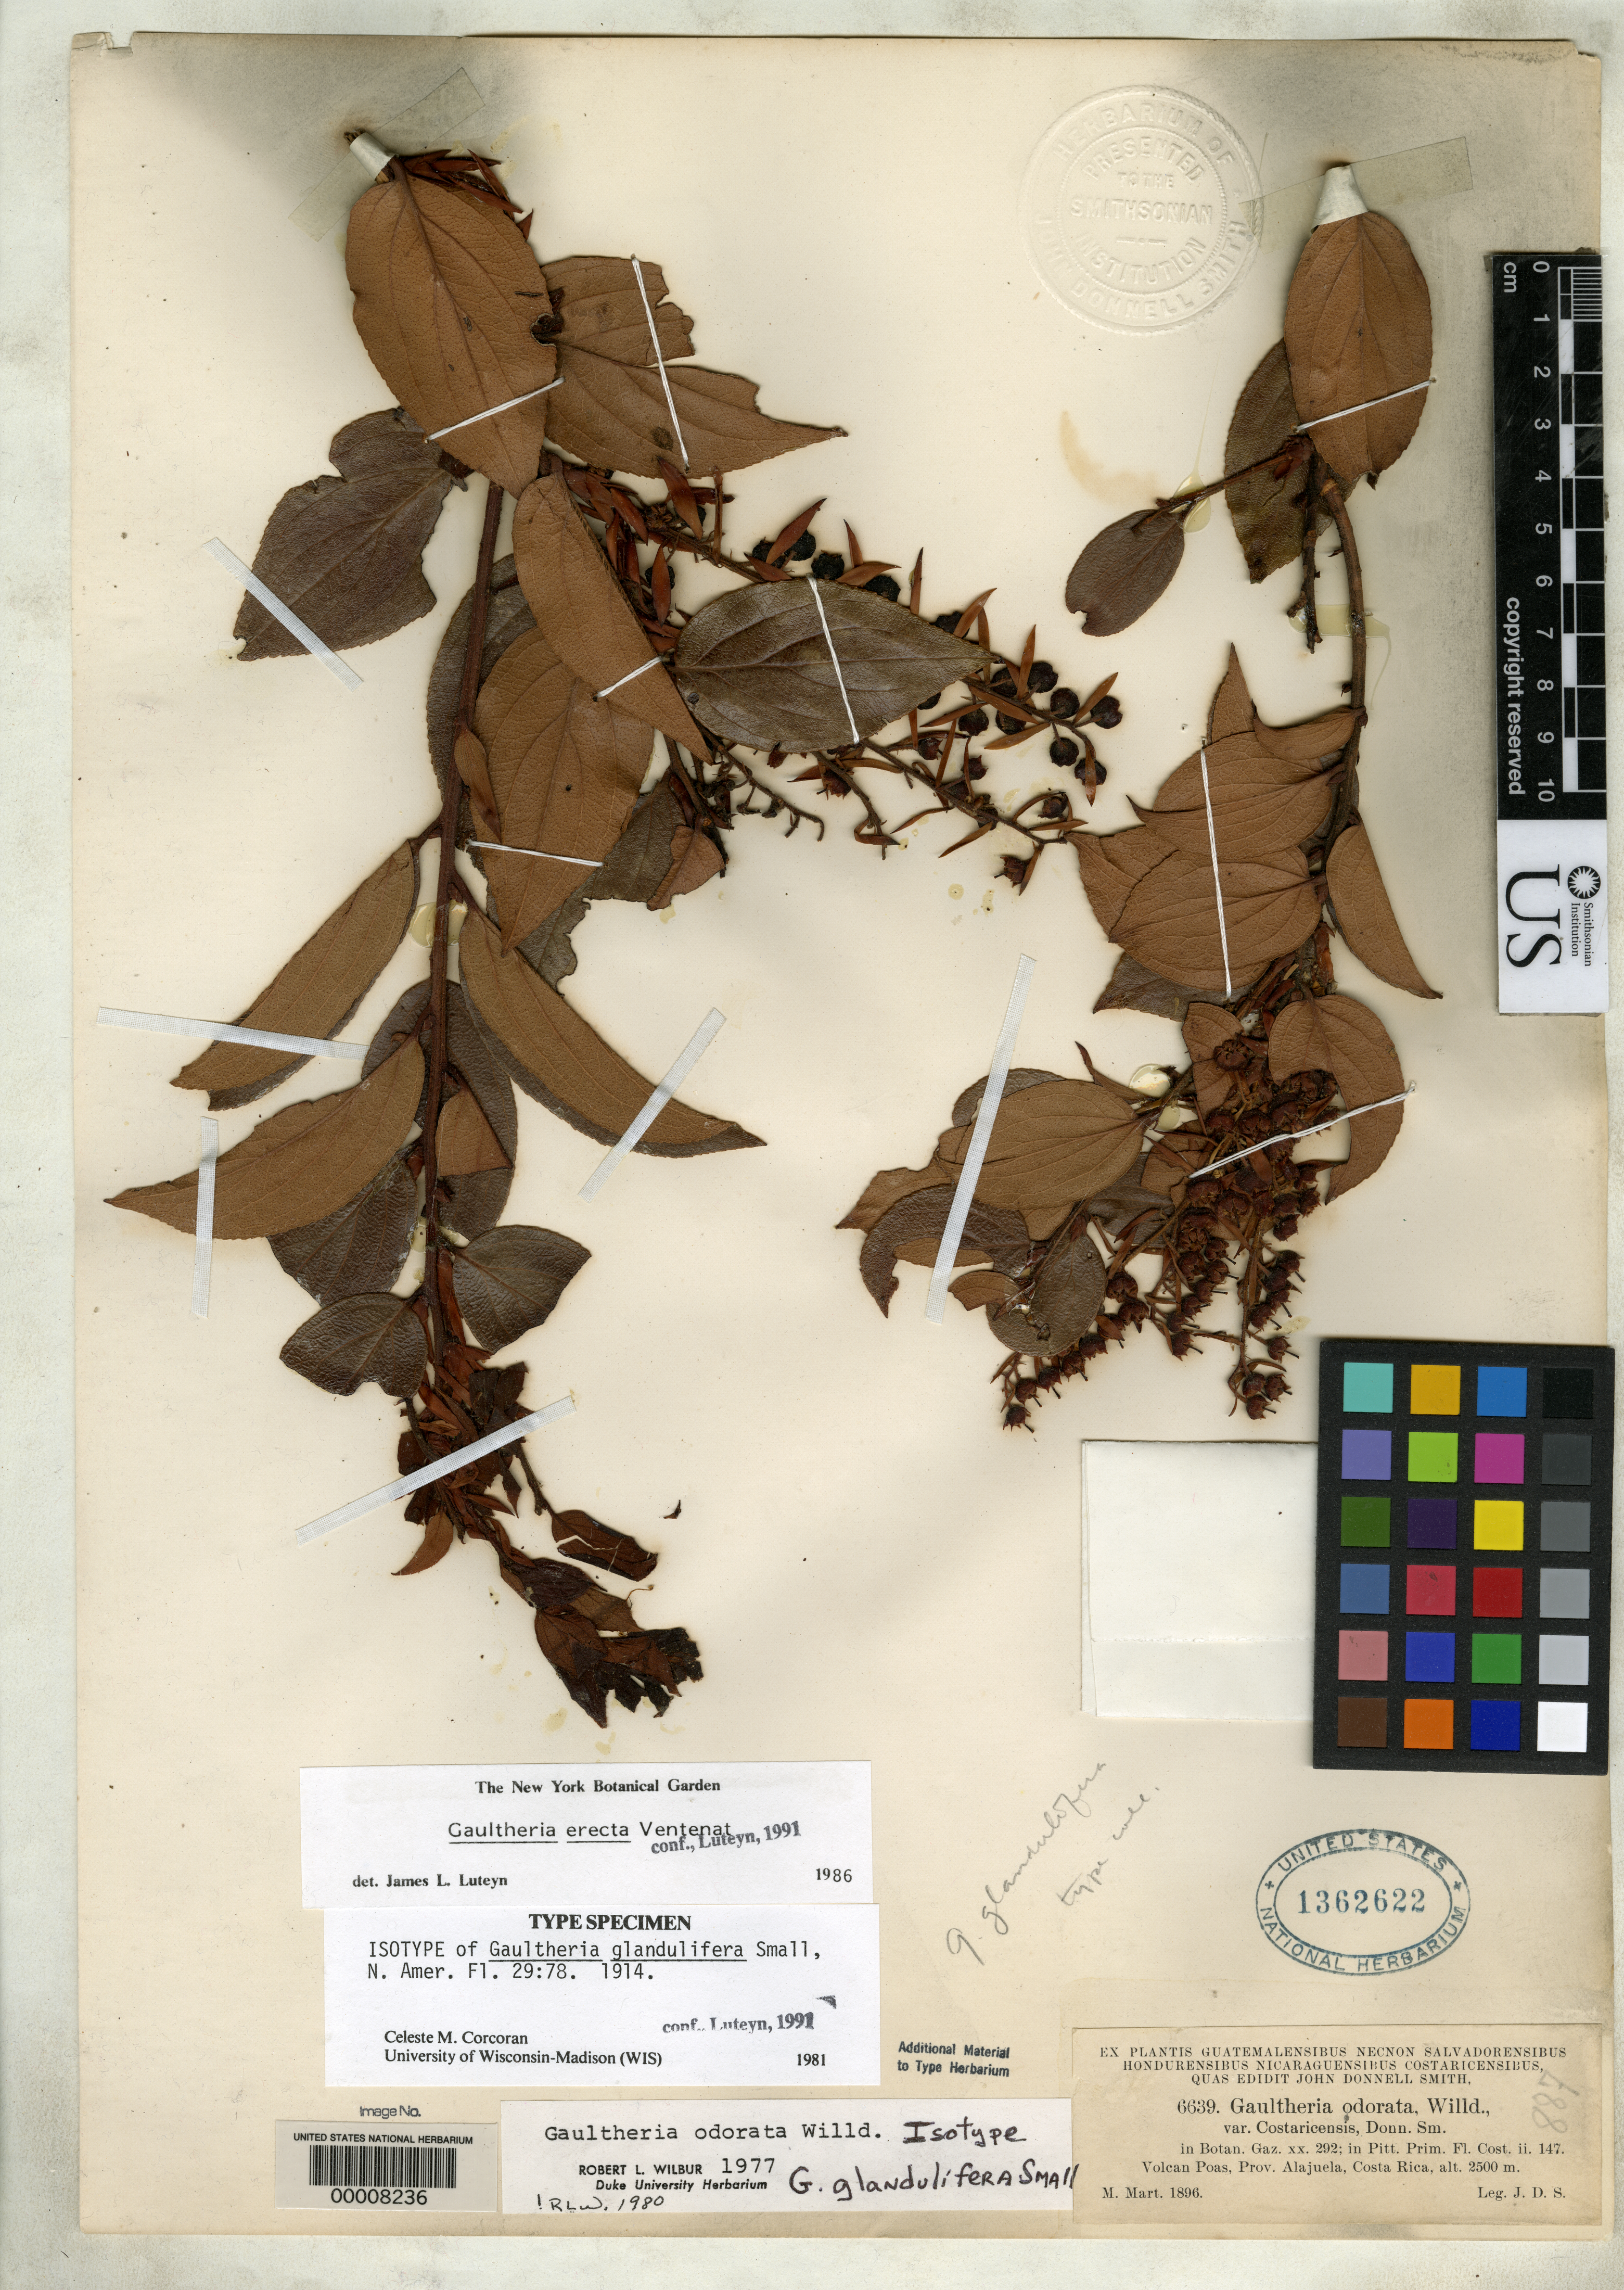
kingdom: Plantae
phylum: Tracheophyta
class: Magnoliopsida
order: Ericales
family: Ericaceae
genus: Gaultheria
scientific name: Gaultheria glandulifera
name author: Small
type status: Isotype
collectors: J. Donnell Smith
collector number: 6639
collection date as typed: Mar 1896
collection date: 1896-03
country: Costa Rica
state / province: San José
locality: Volcano Poas.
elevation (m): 2600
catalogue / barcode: US 1362622